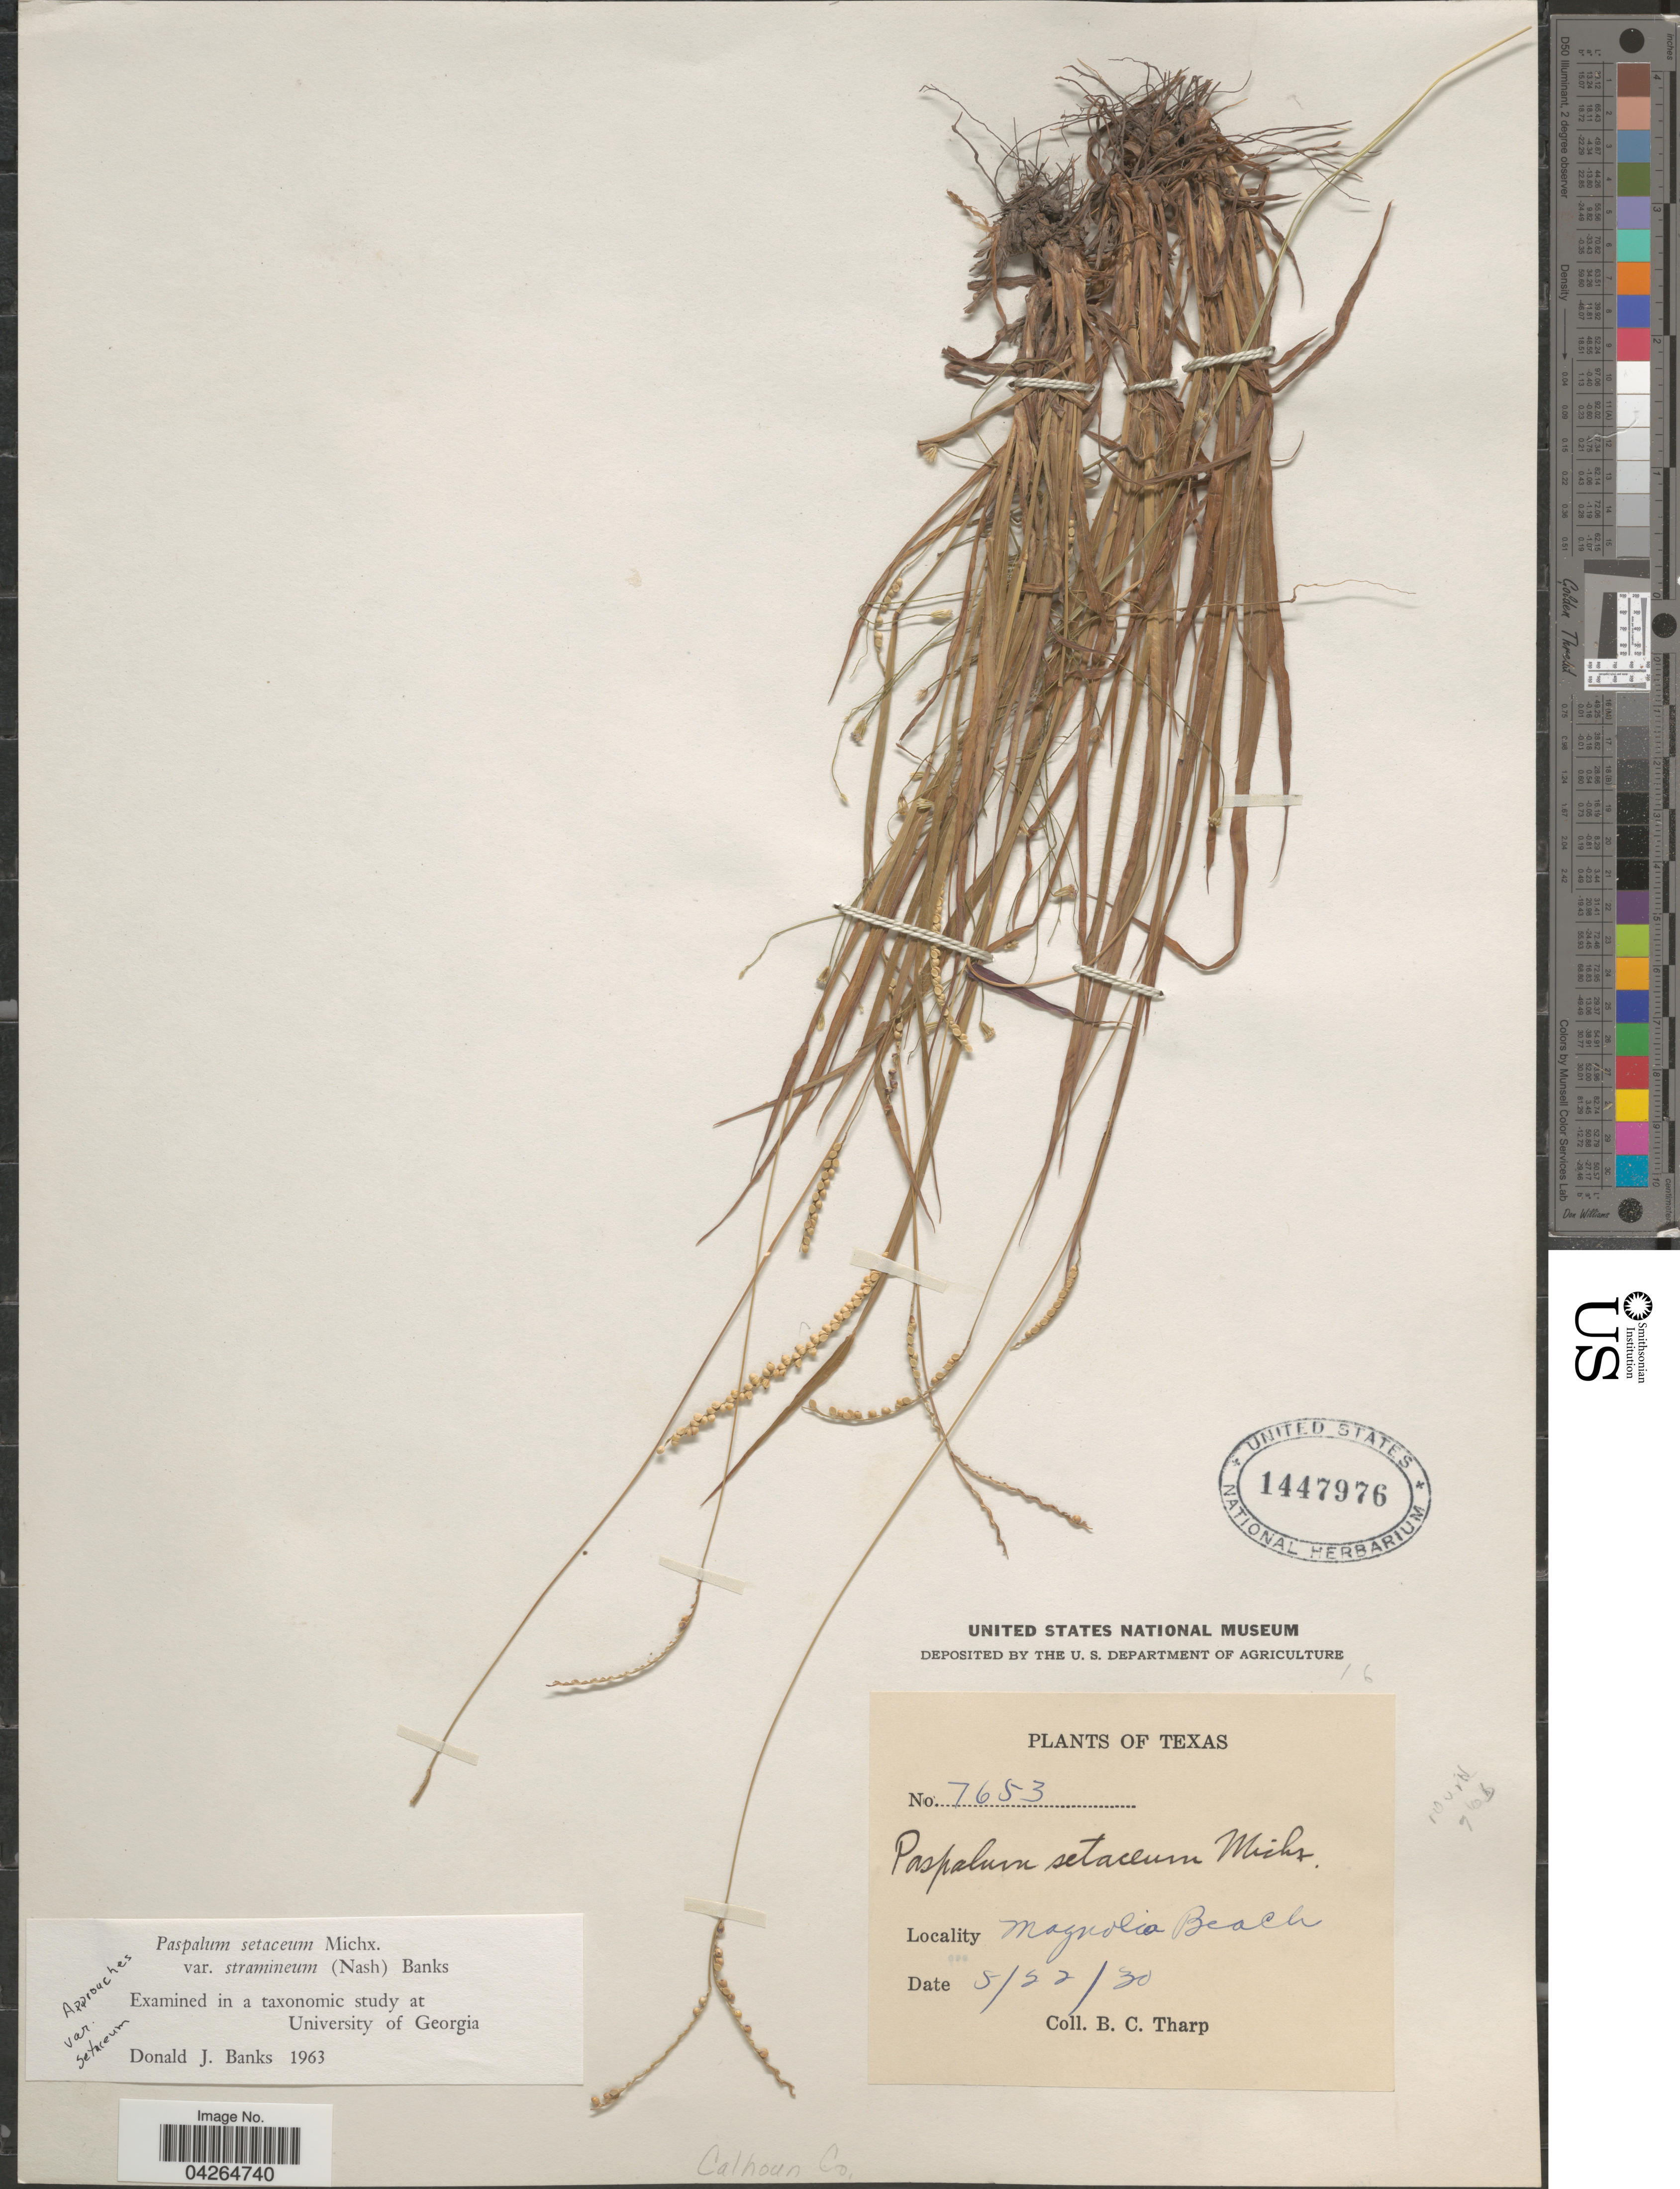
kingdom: Plantae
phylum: Tracheophyta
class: Liliopsida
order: Poales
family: Poaceae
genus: Paspalum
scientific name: Paspalum setaceum var. stramineum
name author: (Nash) D.J. Banks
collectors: B. C. Tharp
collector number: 7653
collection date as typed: Transcribed d/m/y: 22/5/30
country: United States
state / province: Texas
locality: Magnolia Beach. Calhoun Co.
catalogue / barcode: US 1447976